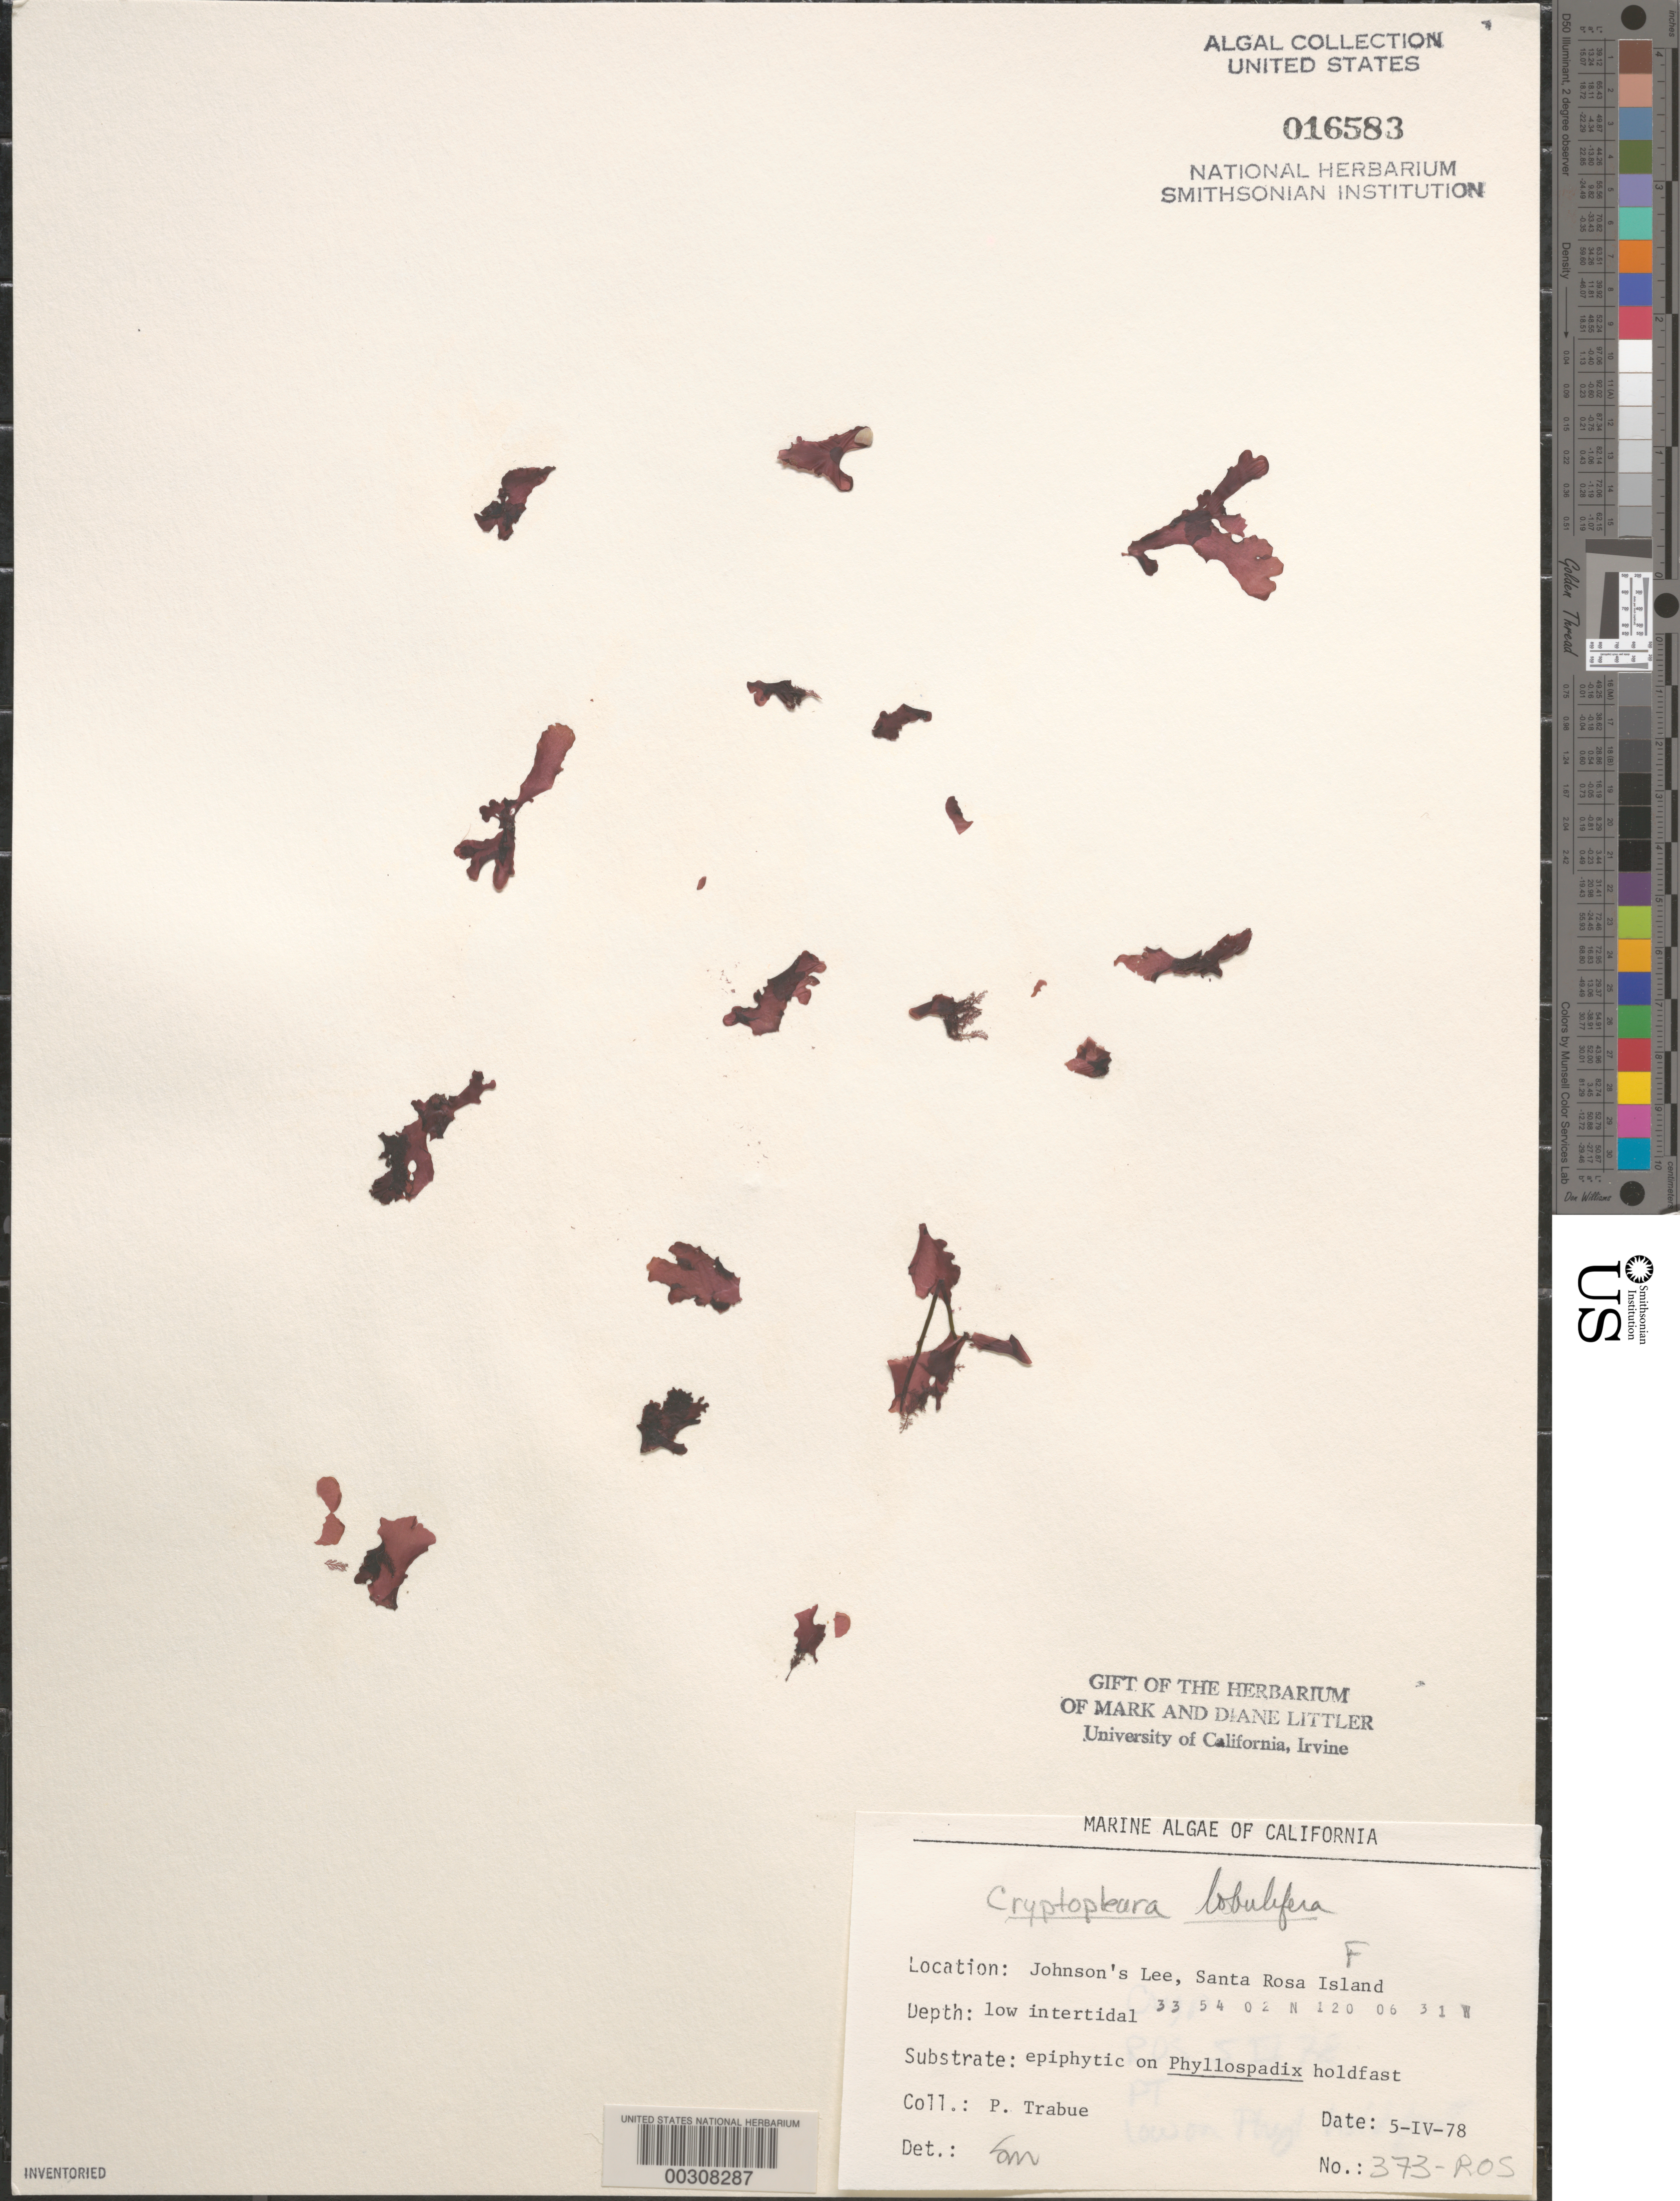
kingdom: Plantae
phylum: Rhodophyta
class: Florideophyceae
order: Ceramiales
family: Delesseriaceae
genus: Cryptopleura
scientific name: Cryptopleura lobulifera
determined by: Murray, S. N.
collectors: P. J. Trabue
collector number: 373-ros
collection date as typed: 05 Apr 1978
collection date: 1978-04-05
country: United States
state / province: California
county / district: Santa Barbara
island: Santa Rosa Island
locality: Johnson's Lee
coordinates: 33 54 02 N, 120 06 31 W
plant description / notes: BLM-SOCALBIGHT Rocky Intertidal Survey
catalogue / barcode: US 16583